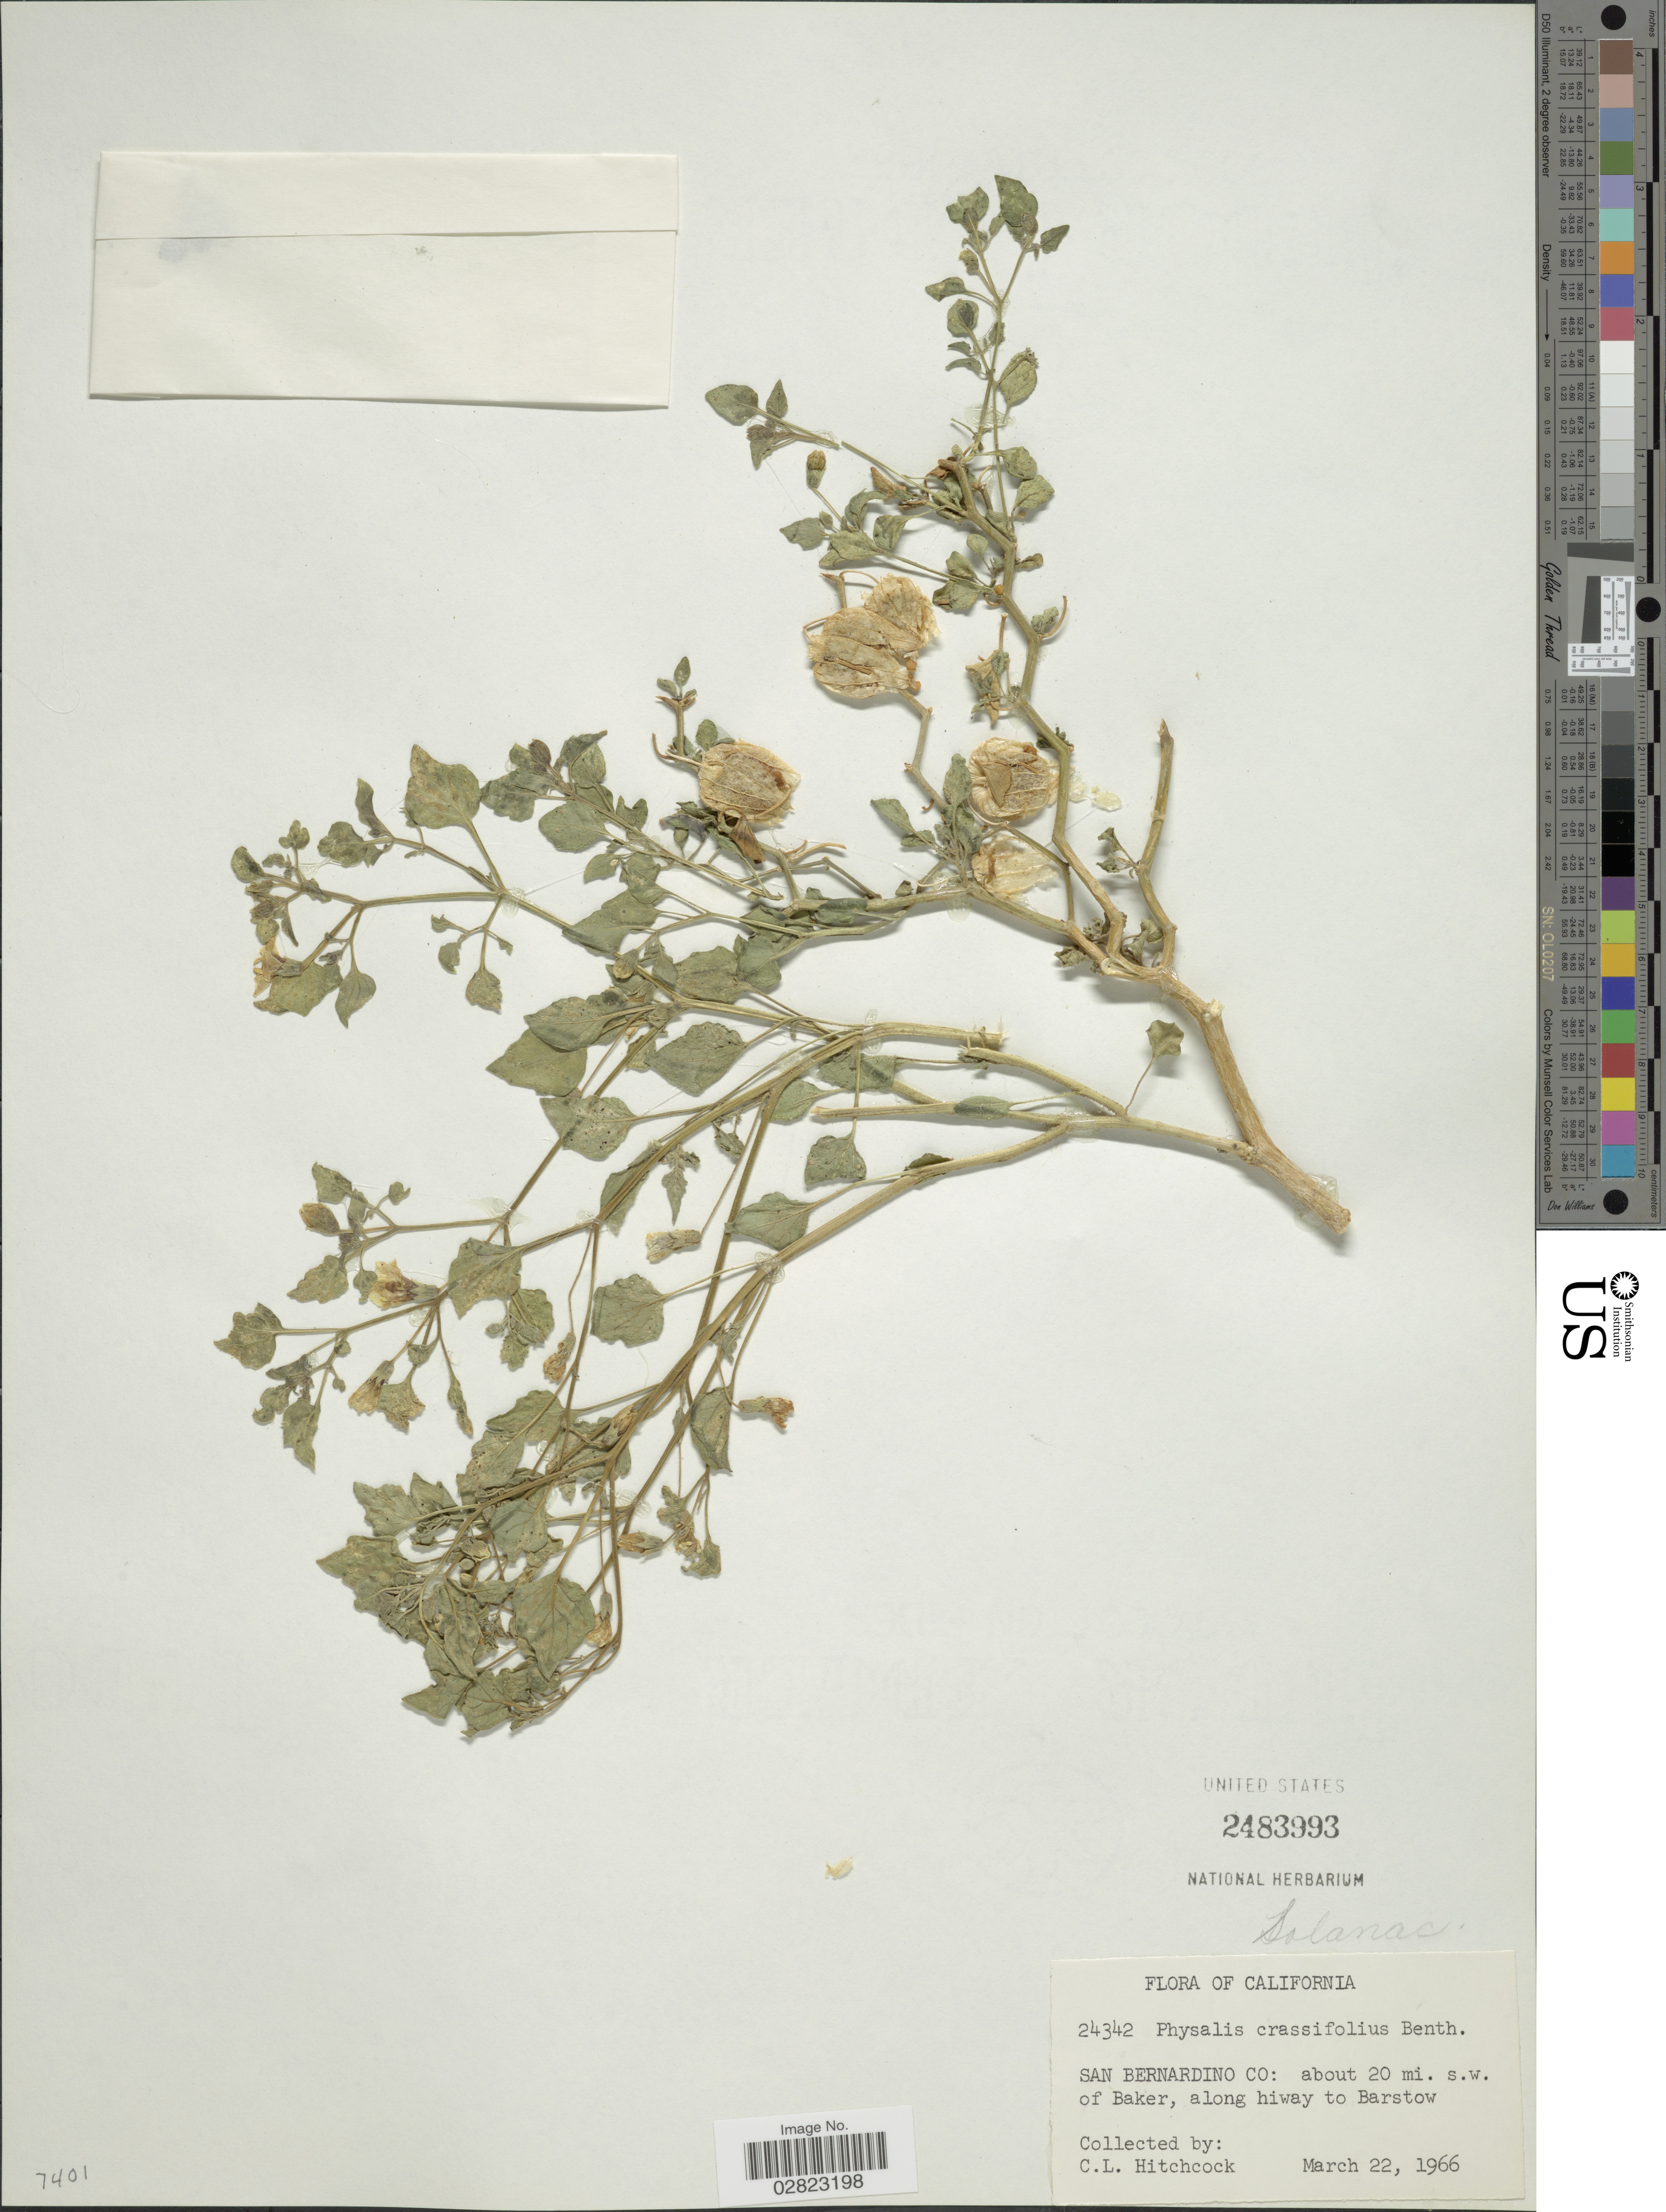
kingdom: Plantae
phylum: Tracheophyta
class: Magnoliopsida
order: Solanales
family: Solanaceae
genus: Physalis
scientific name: Physalis crassifolia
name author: Benth.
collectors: C. L. Hitchcock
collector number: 24342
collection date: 1966-03-22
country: United States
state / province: California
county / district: San Bernardino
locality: San Bernardino Co: about 20 mi. s.w. of Baker, along hiway to Barstow.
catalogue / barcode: US 2483993